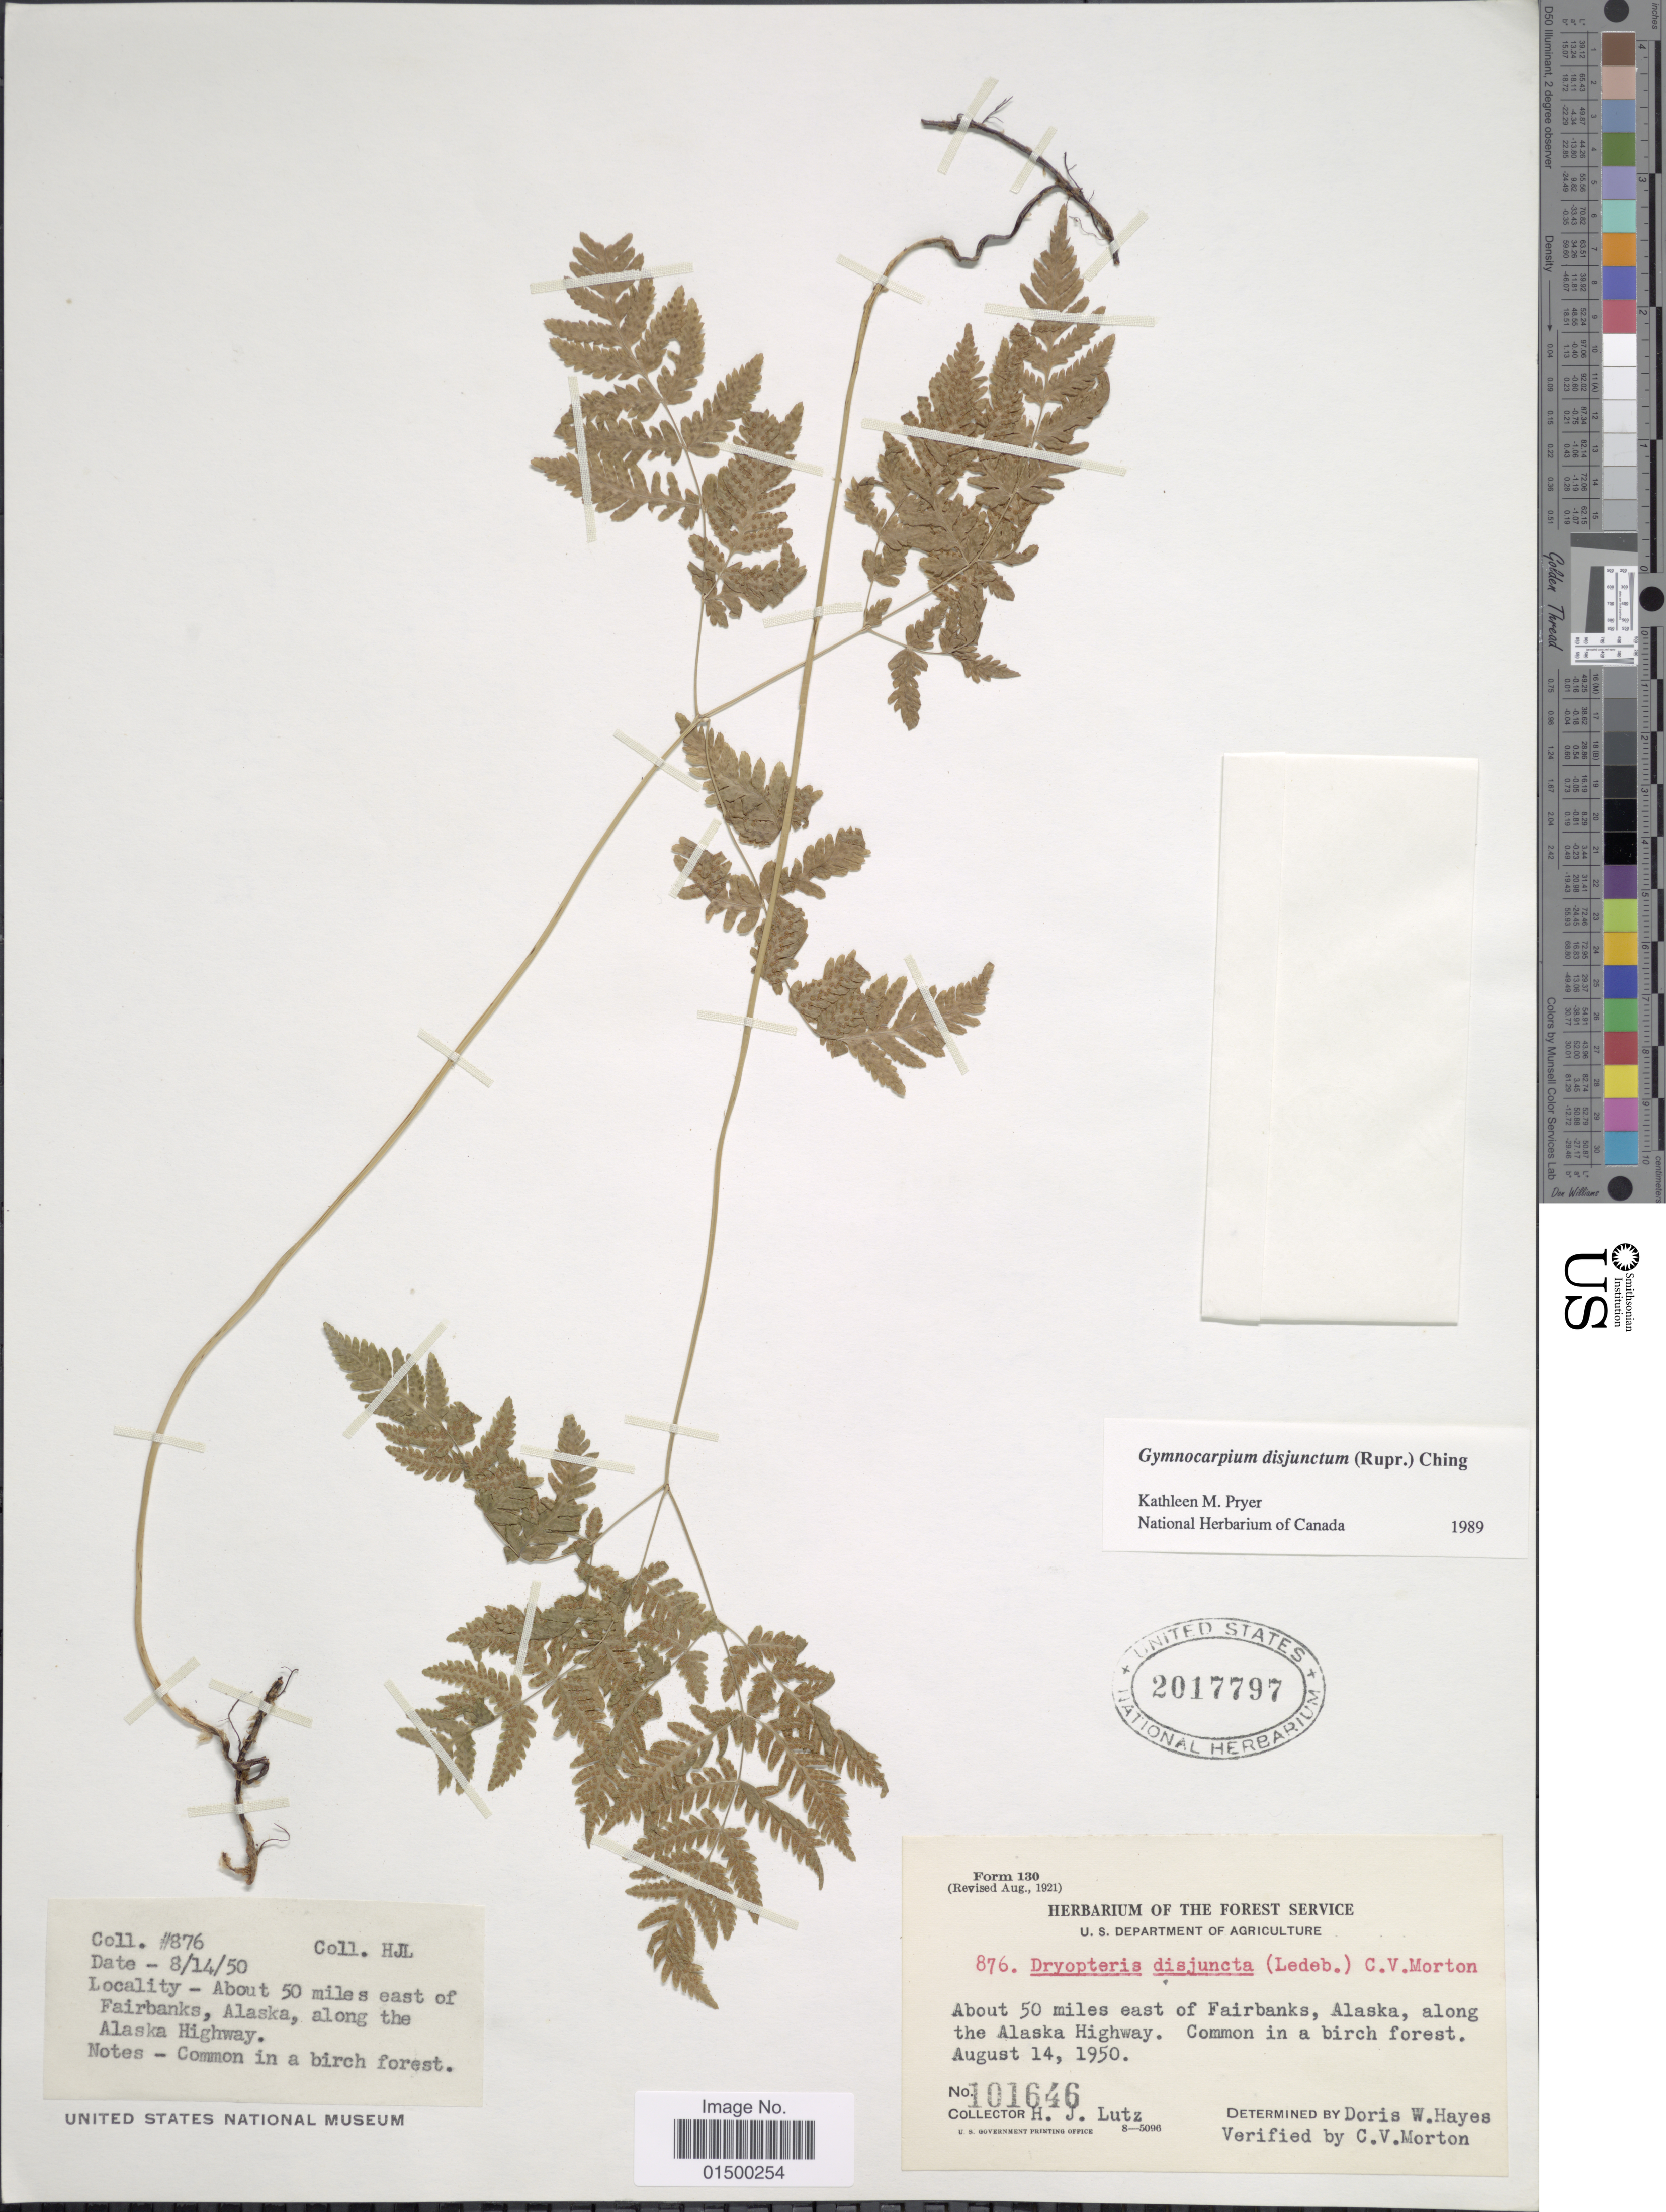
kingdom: Plantae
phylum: Tracheophyta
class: Polypodiopsida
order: Polypodiales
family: Cystopteridaceae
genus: Gymnocarpium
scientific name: Gymnocarpium disjunctum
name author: (Rupr.) Ching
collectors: H. J. Lutz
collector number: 879/101646*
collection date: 1950-08-14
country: United States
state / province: Alaska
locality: About 50 miles east of Fairbanks, Alaska, along the Alaska Highway.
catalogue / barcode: US 2017797